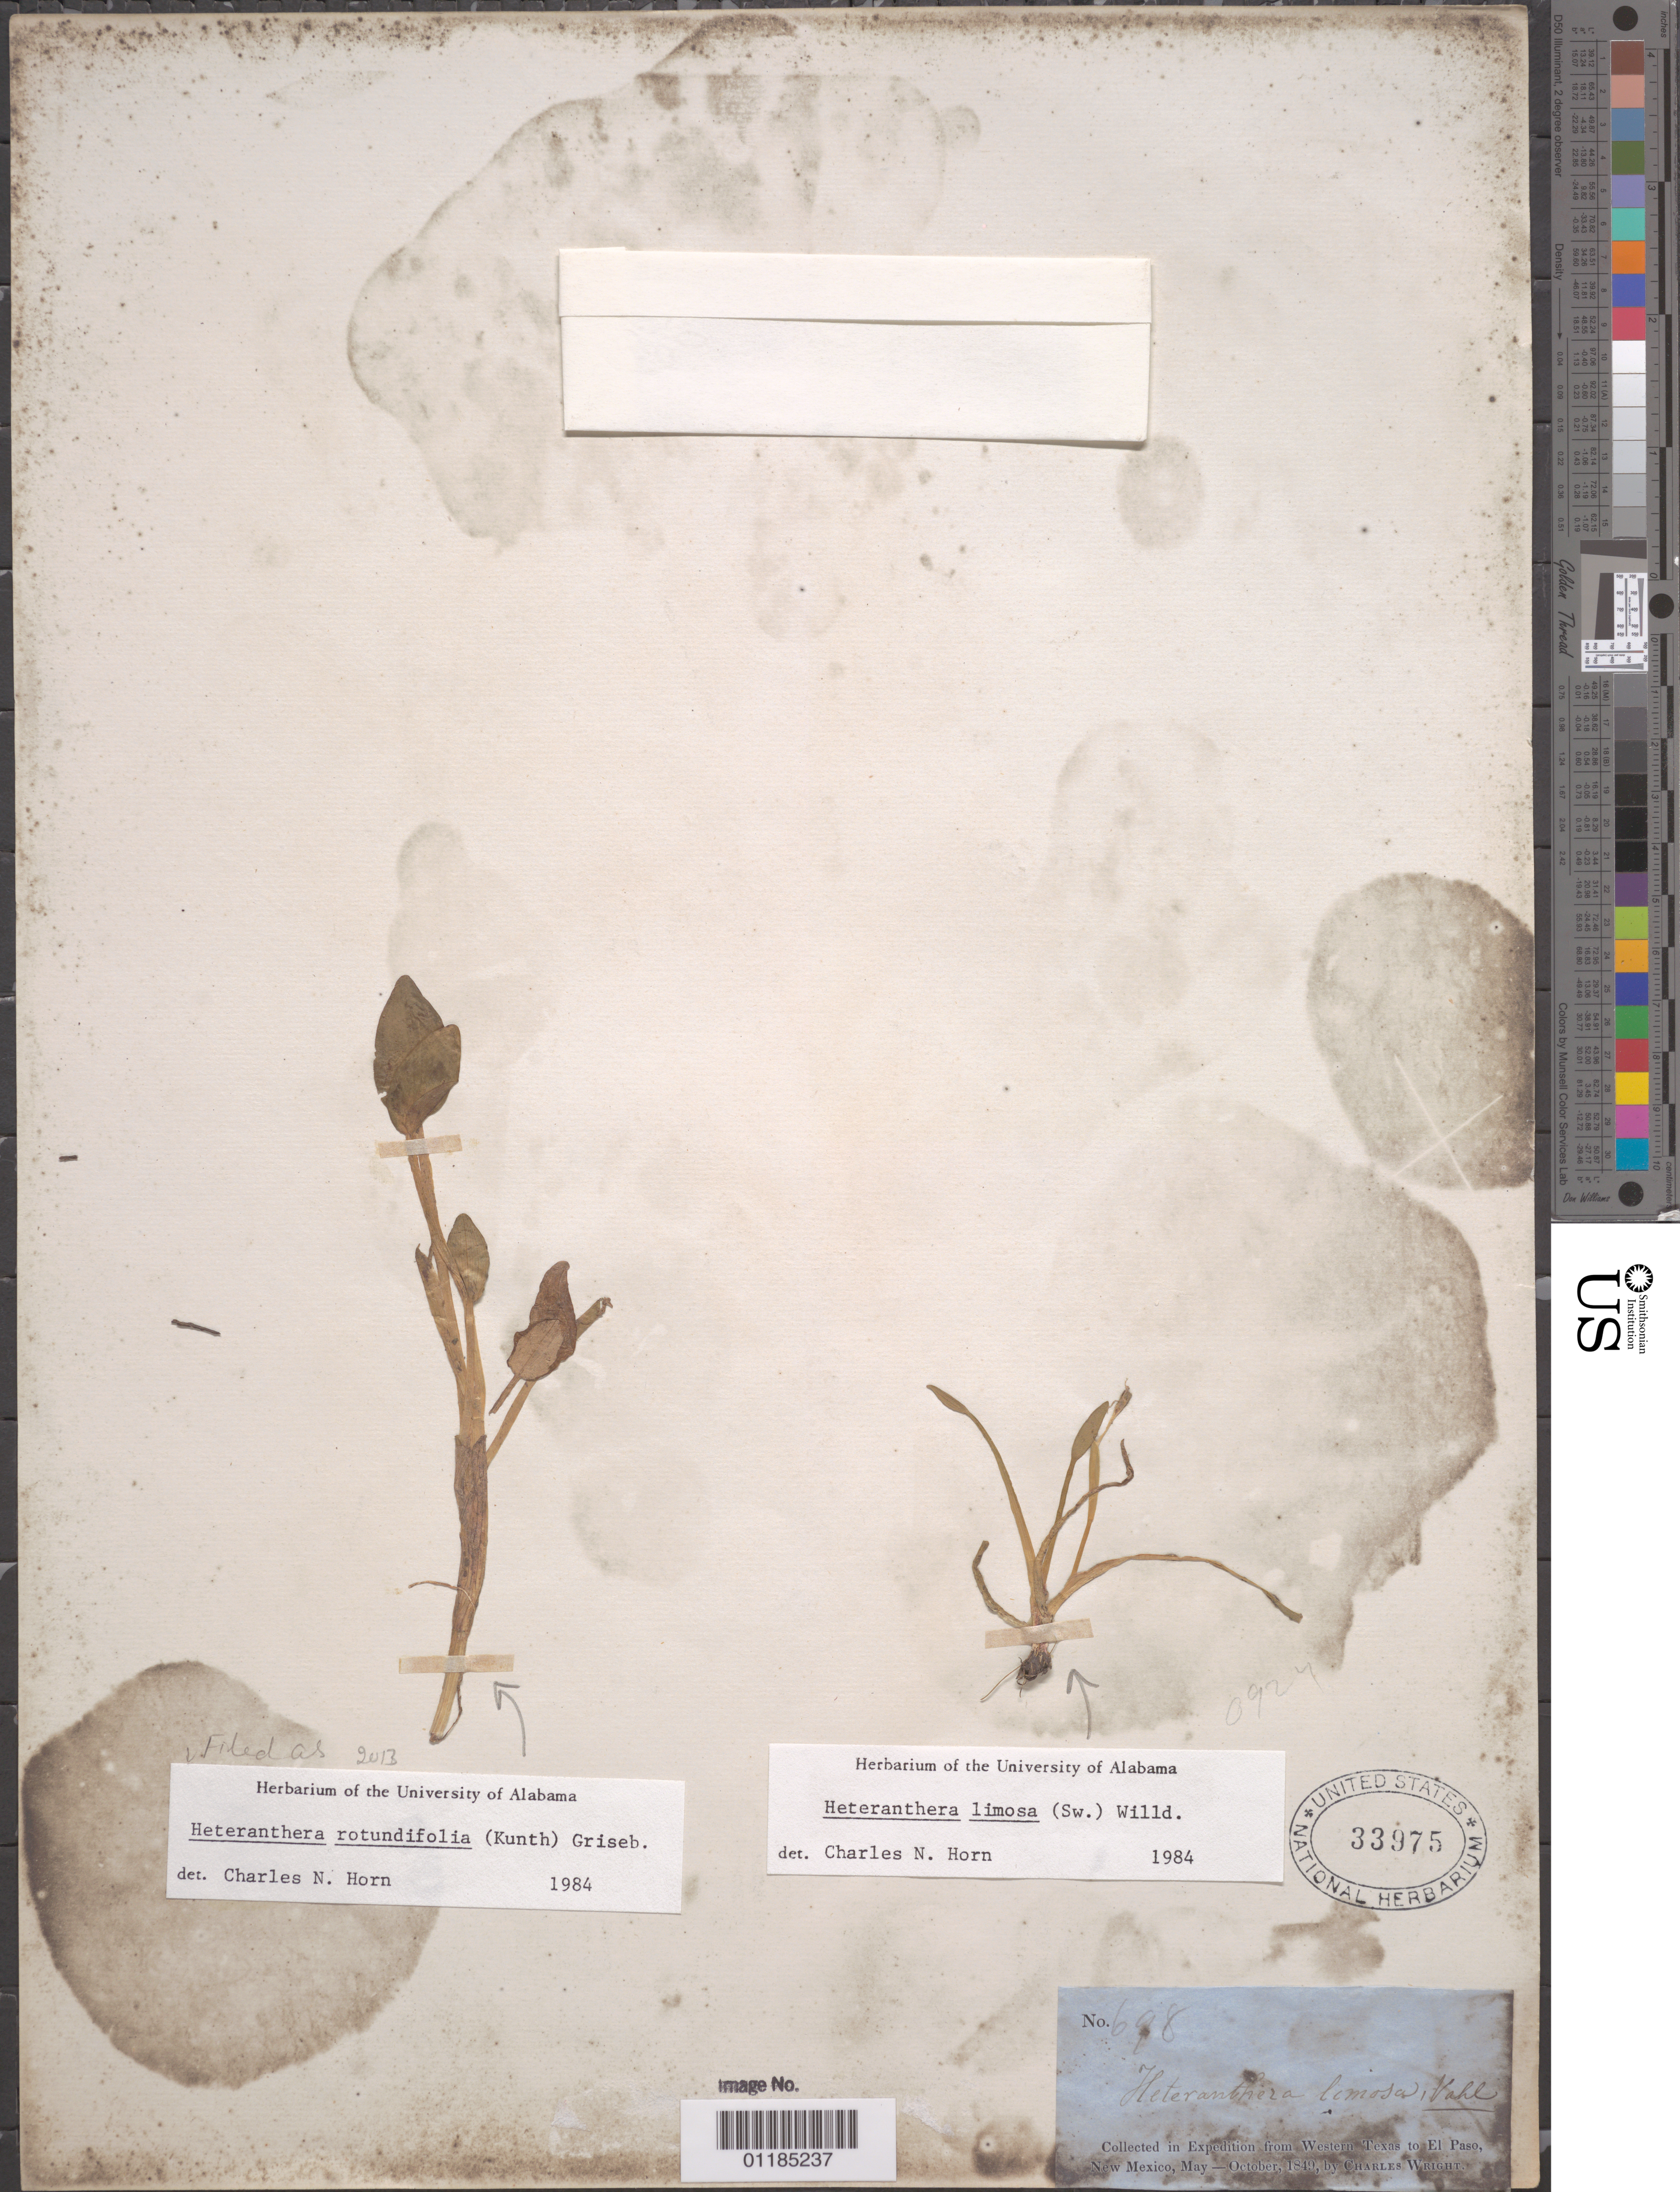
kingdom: Plantae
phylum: Tracheophyta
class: Liliopsida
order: Commelinales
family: Pontederiaceae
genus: Heteranthera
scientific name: Heteranthera limosa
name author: (Sw.) Willd.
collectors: C. Wright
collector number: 698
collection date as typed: May 1849 to -- Oct 1849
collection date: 1849-05/1849-10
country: United States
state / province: New Mexico / Texas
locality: W Texas to El Paso, New Mexico.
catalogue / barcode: US 33975